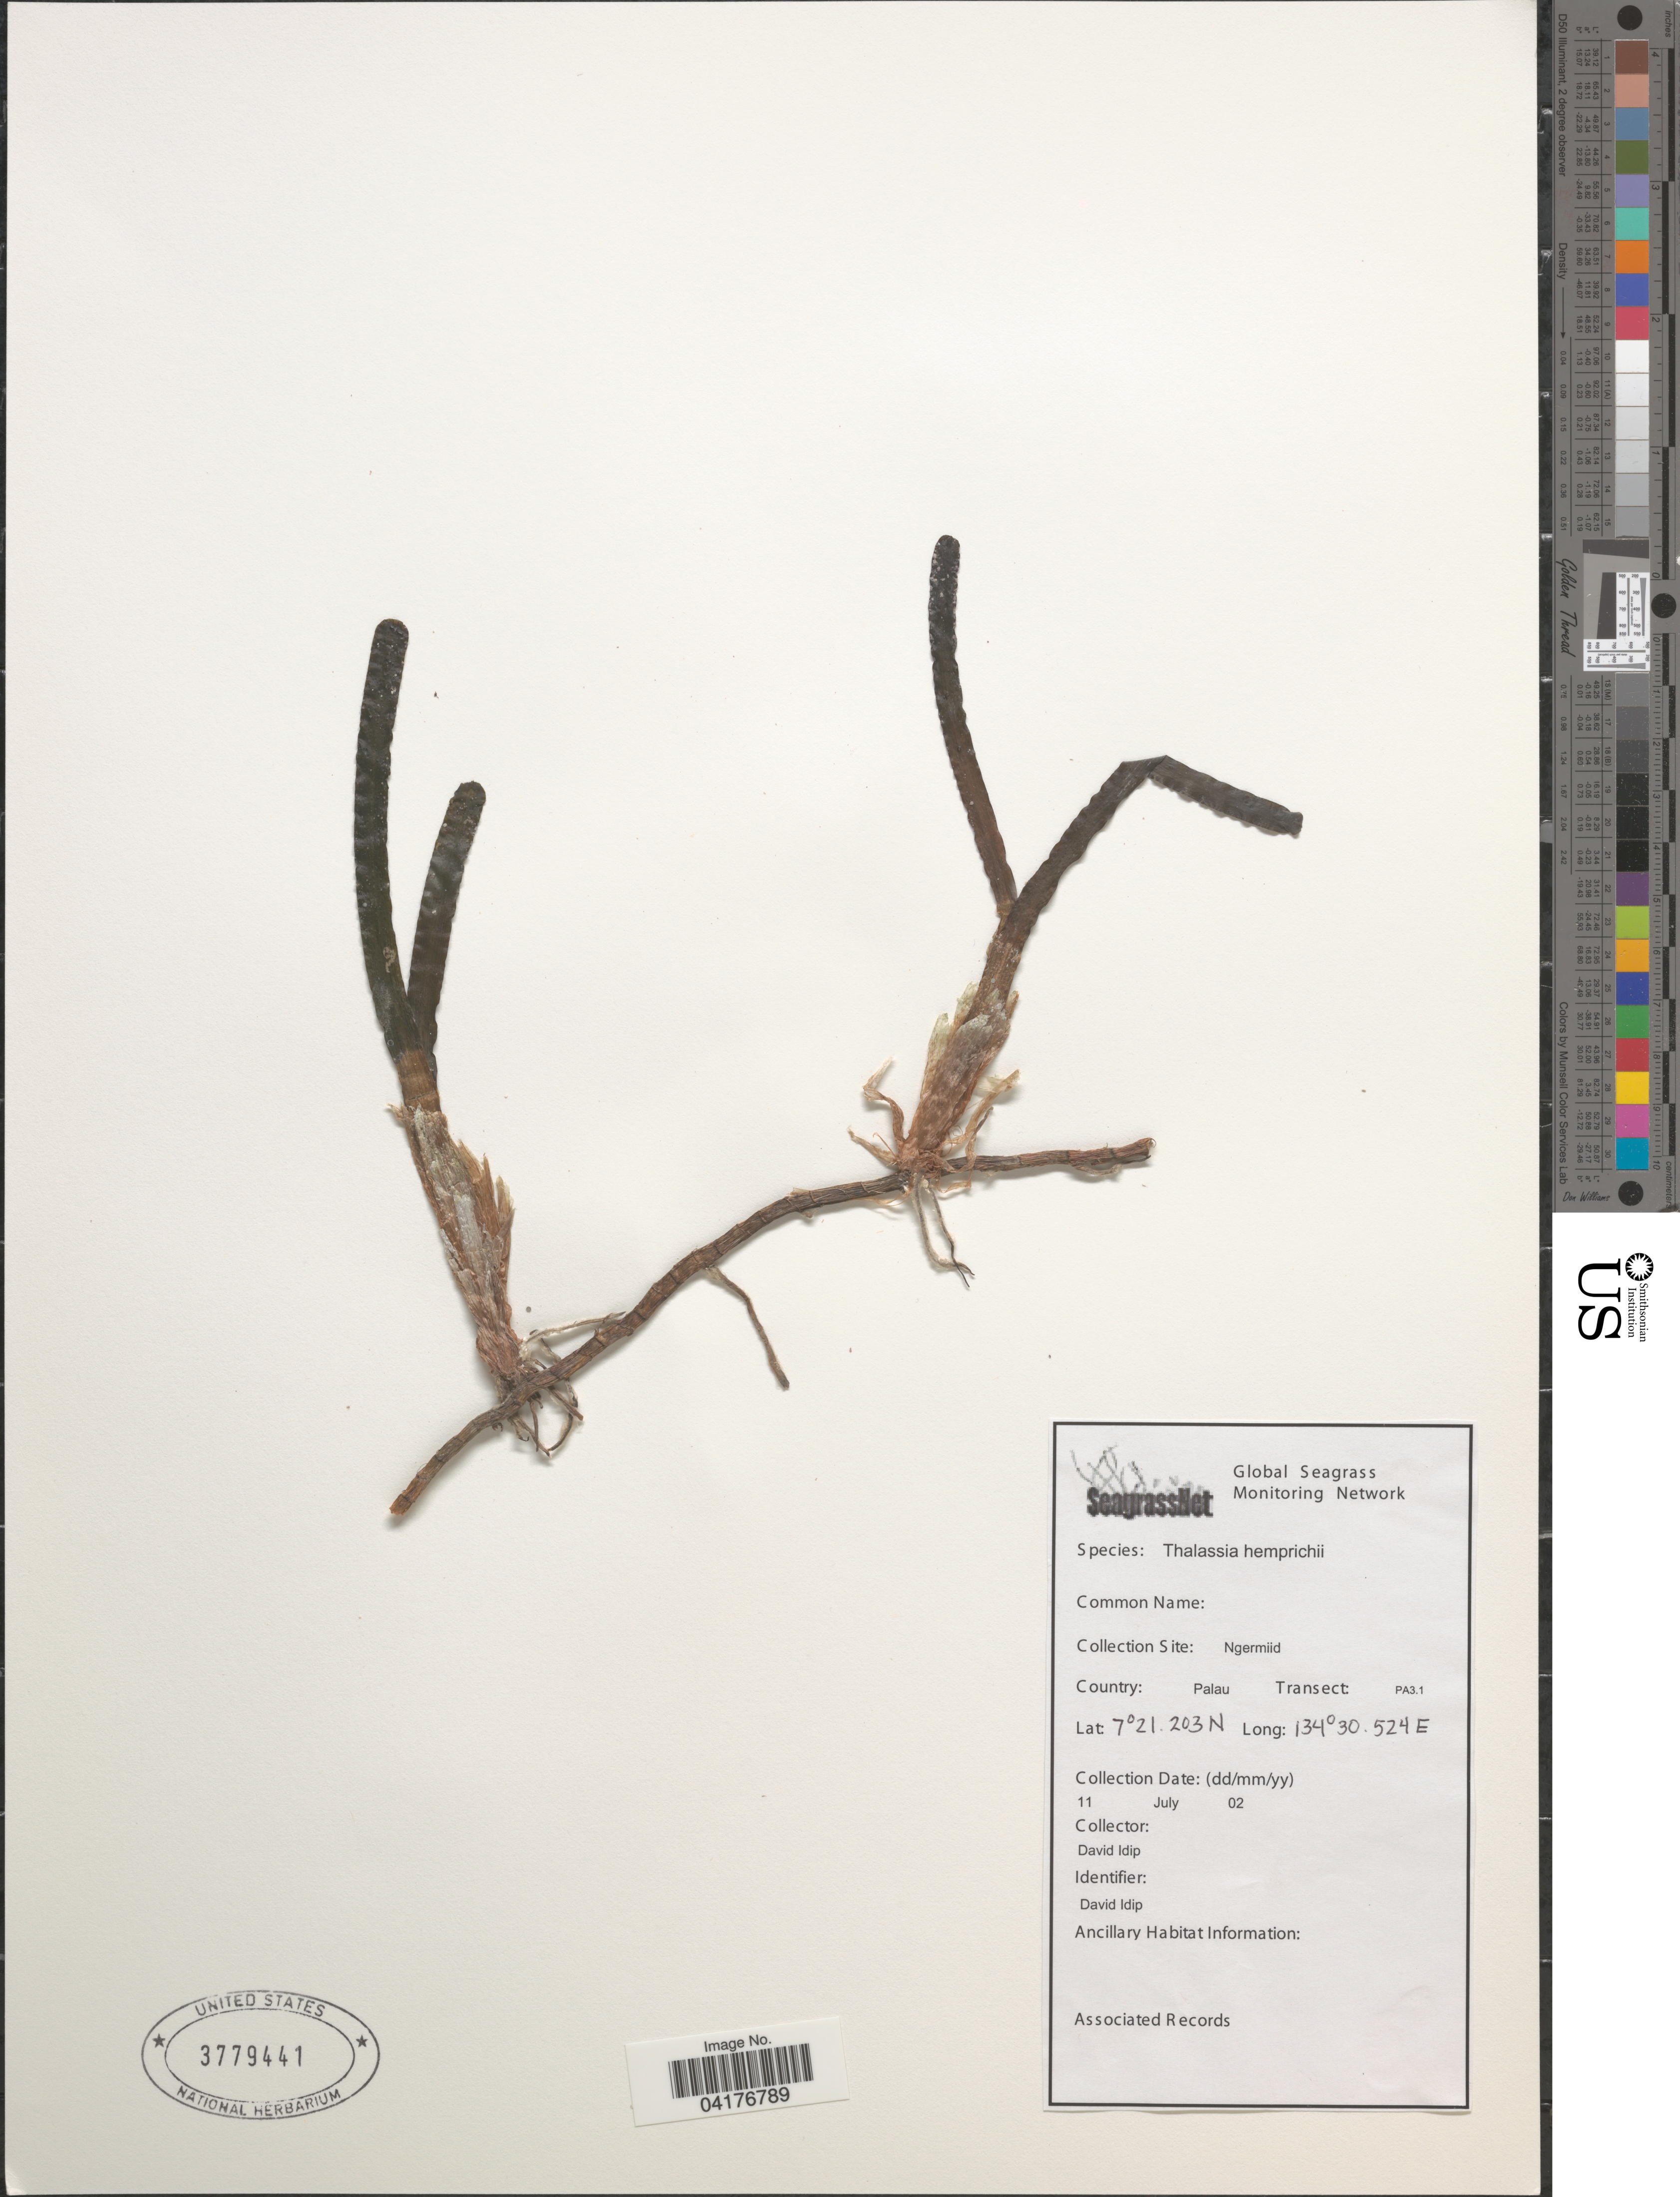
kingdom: Plantae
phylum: Tracheophyta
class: Liliopsida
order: Alismatales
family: Hydrocharitaceae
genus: Enhalus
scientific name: Enhalus acoroides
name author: (L. f.) Royle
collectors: D. Idip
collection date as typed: Transcribed d/m/y: 11/7/2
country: Palau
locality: Ngermiid. Palau. Transect: PA3.1.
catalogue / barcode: US 3779441